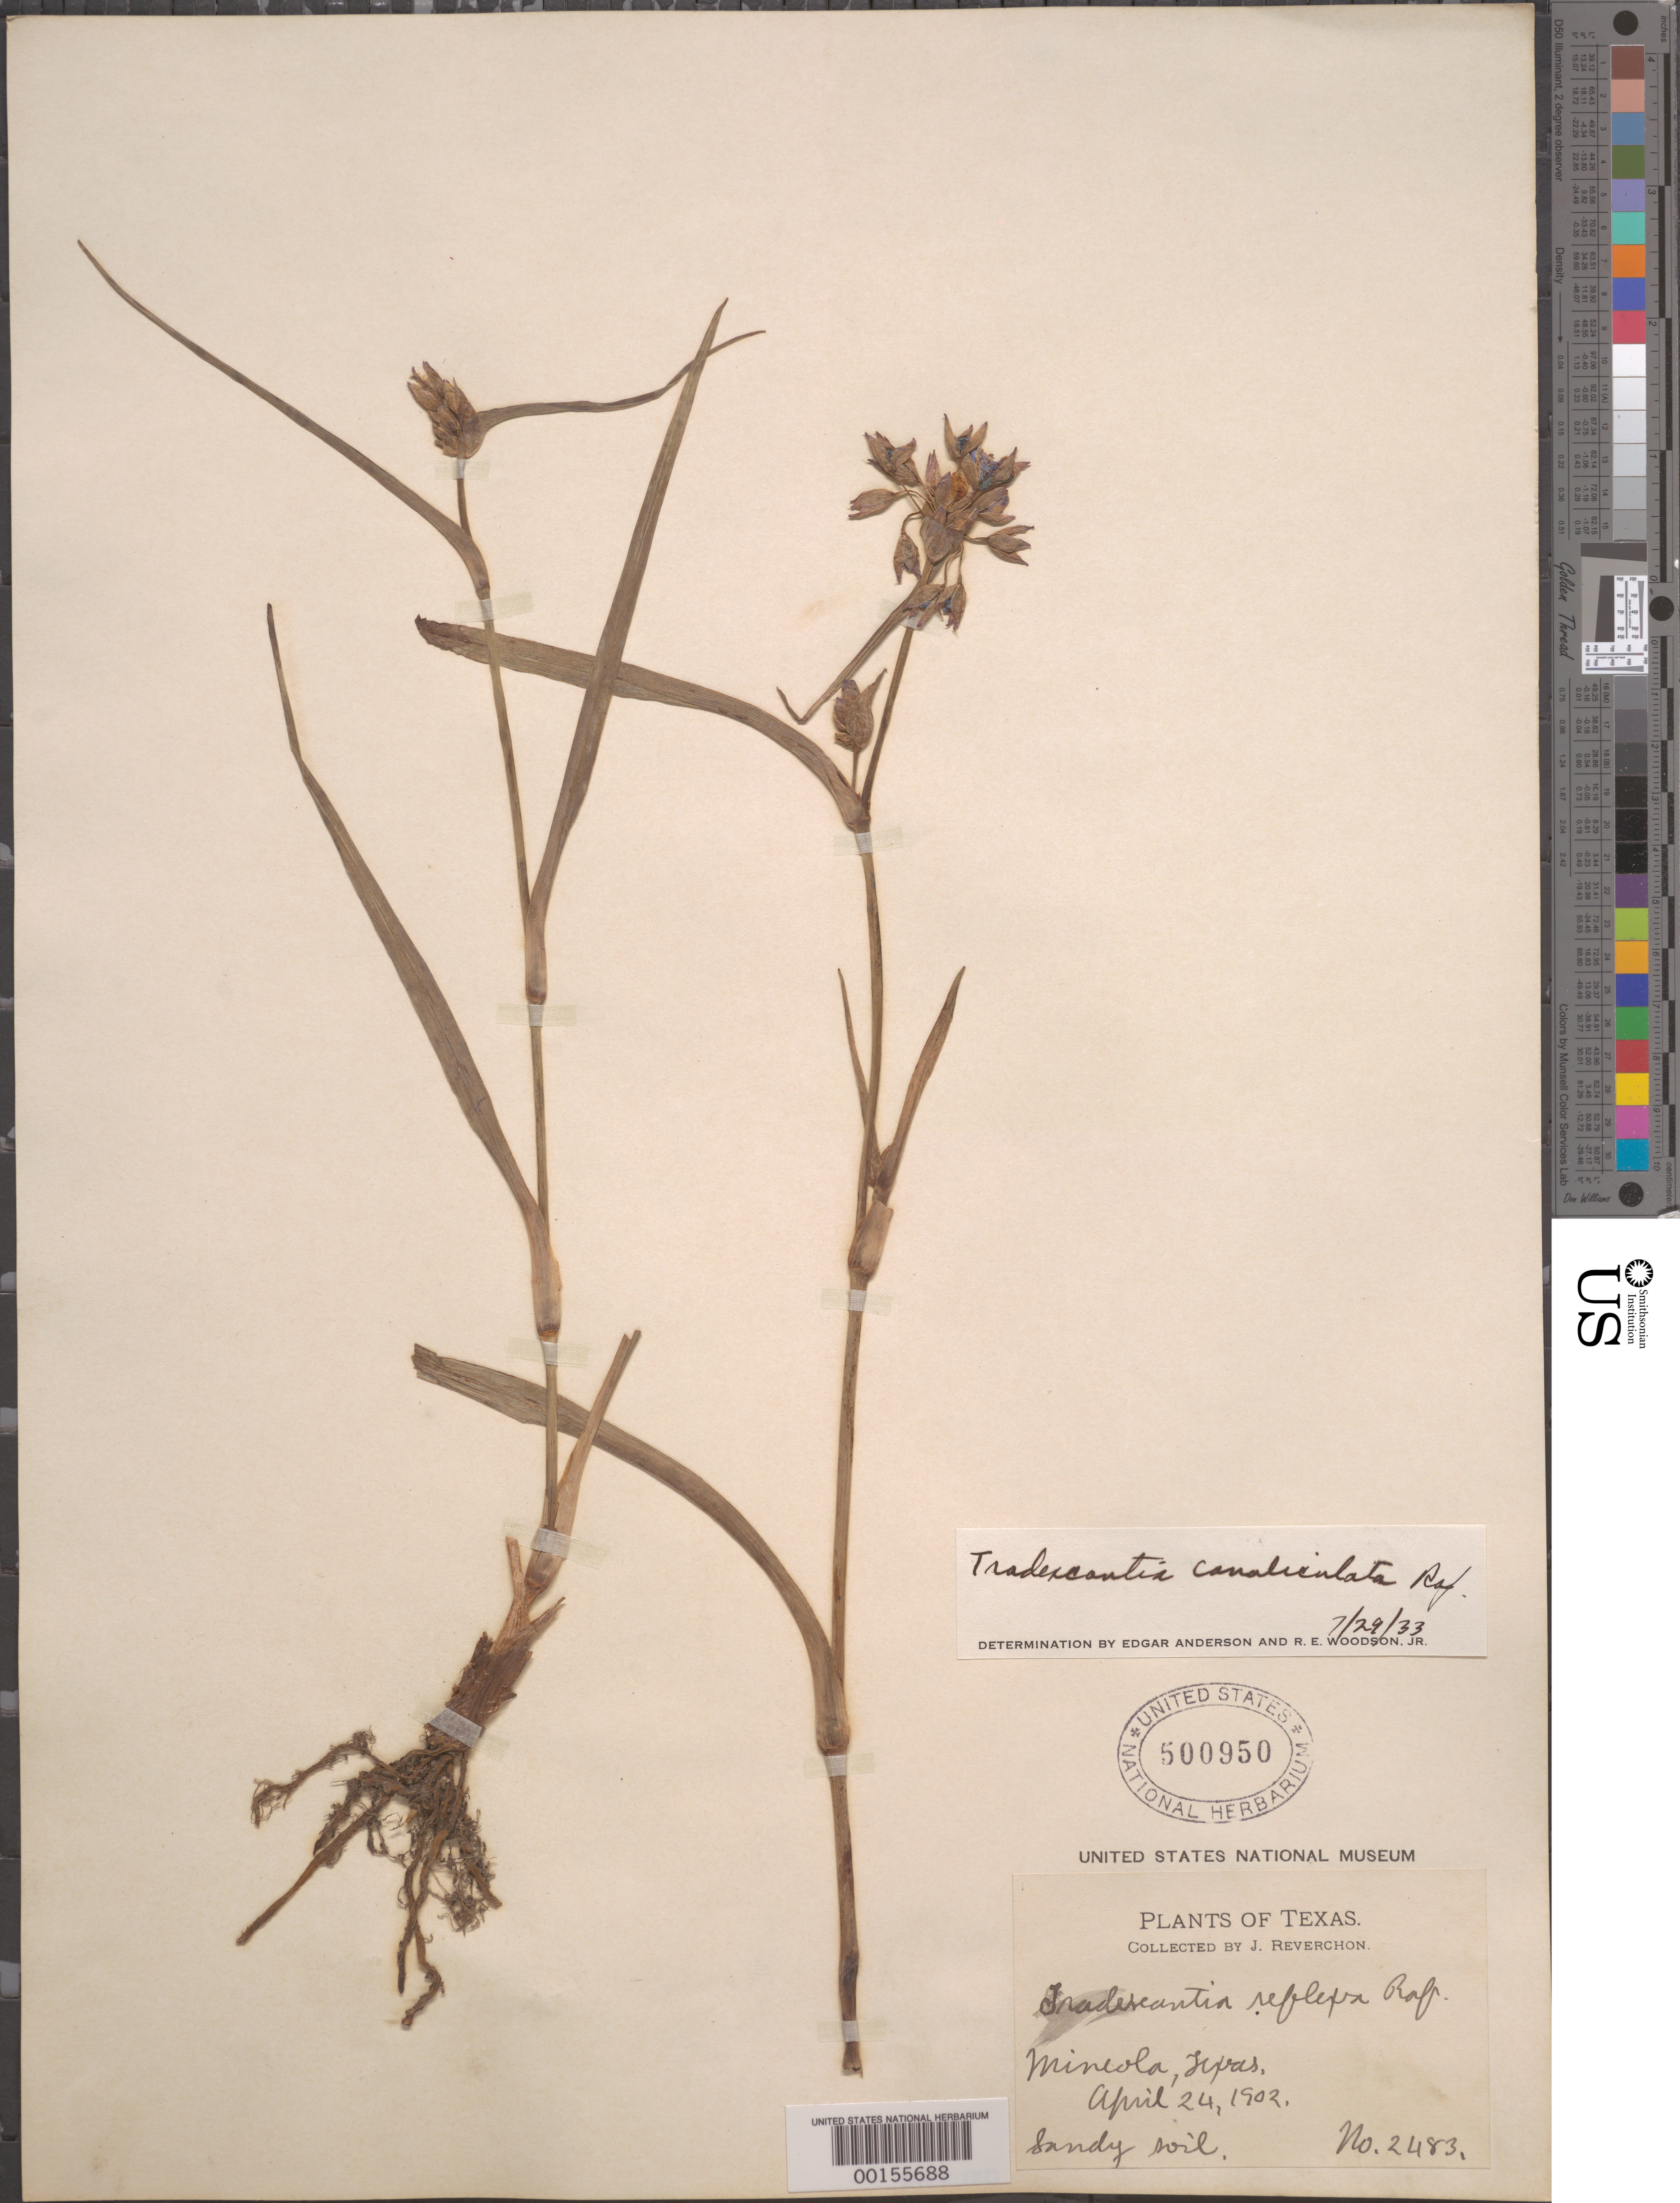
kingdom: Plantae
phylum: Tracheophyta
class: Liliopsida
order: Commelinales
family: Commelinaceae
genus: Tradescantia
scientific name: Tradescantia ohiensis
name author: Raf.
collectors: J. Reverchon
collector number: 2483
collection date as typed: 24 Apr 1902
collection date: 1902-04-24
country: United States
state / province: Texas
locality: Mineola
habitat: Sandy soil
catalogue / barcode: US 500950